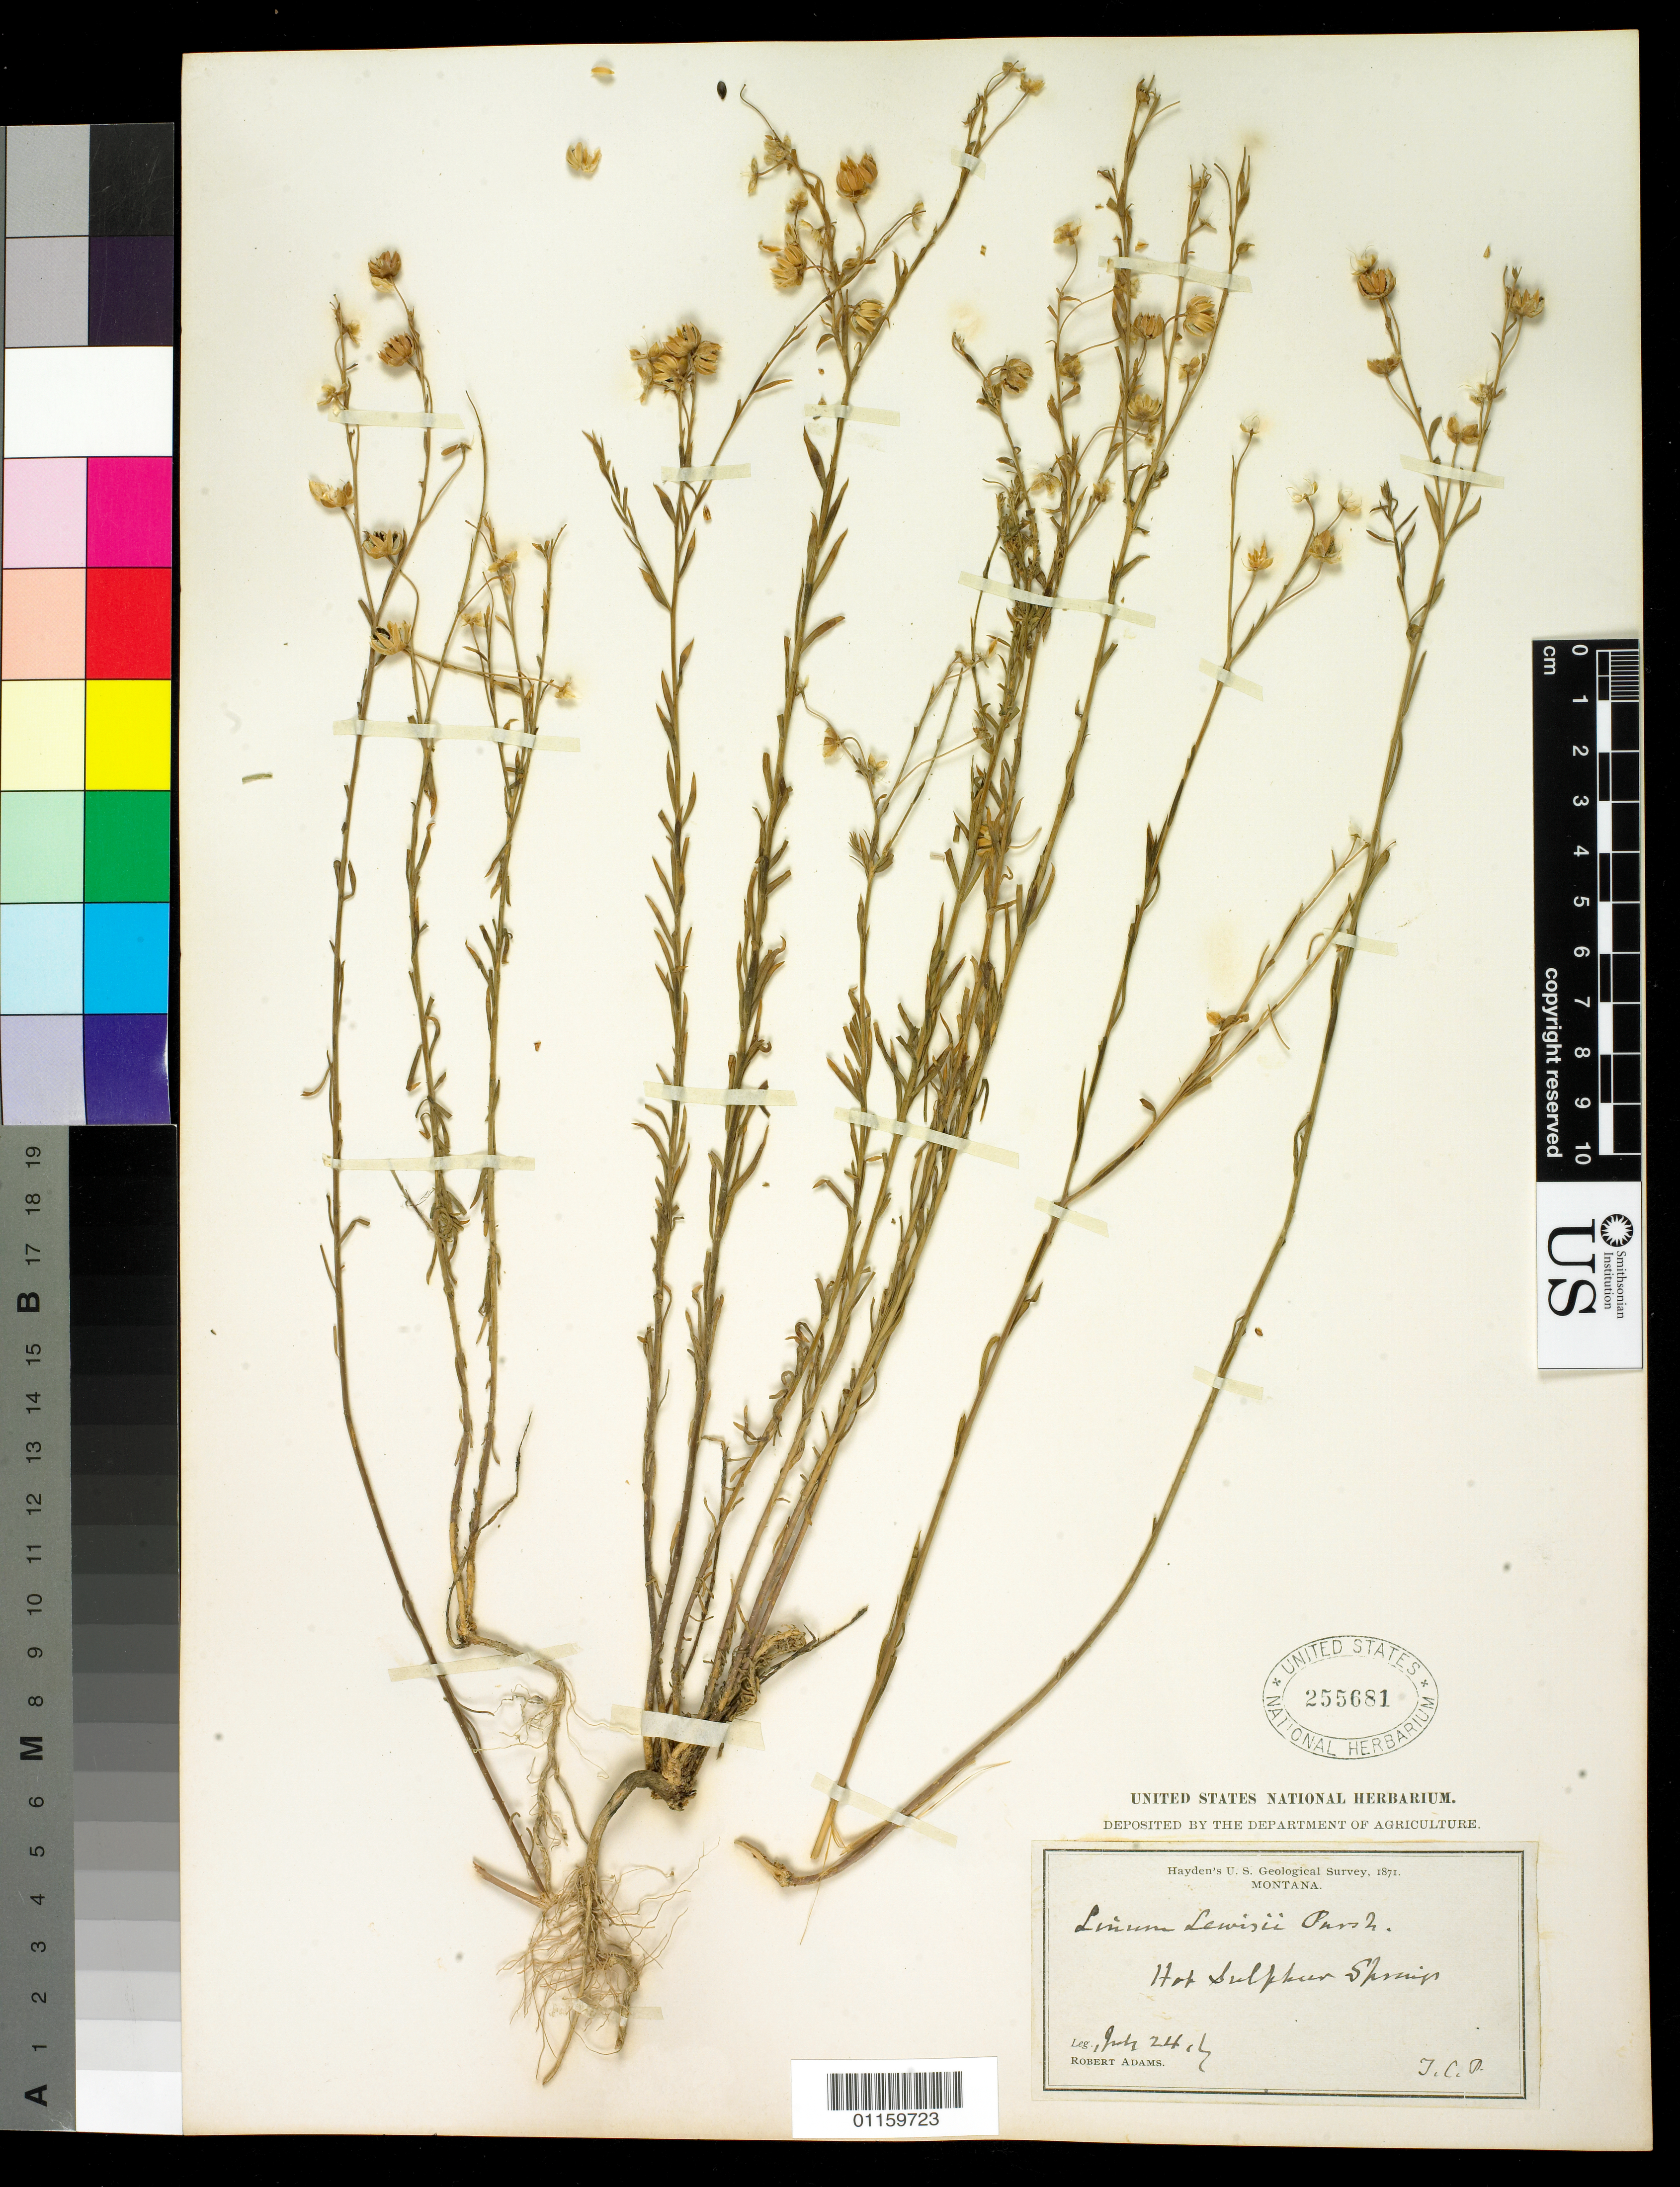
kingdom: Plantae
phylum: Tracheophyta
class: Magnoliopsida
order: Malpighiales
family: Linaceae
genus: Linum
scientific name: Linum lewisii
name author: Pursh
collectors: R. Adams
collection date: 1871-07-24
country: United States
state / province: Montana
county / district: Meagher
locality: Hot Sulphur Springs.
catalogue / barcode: US 255681